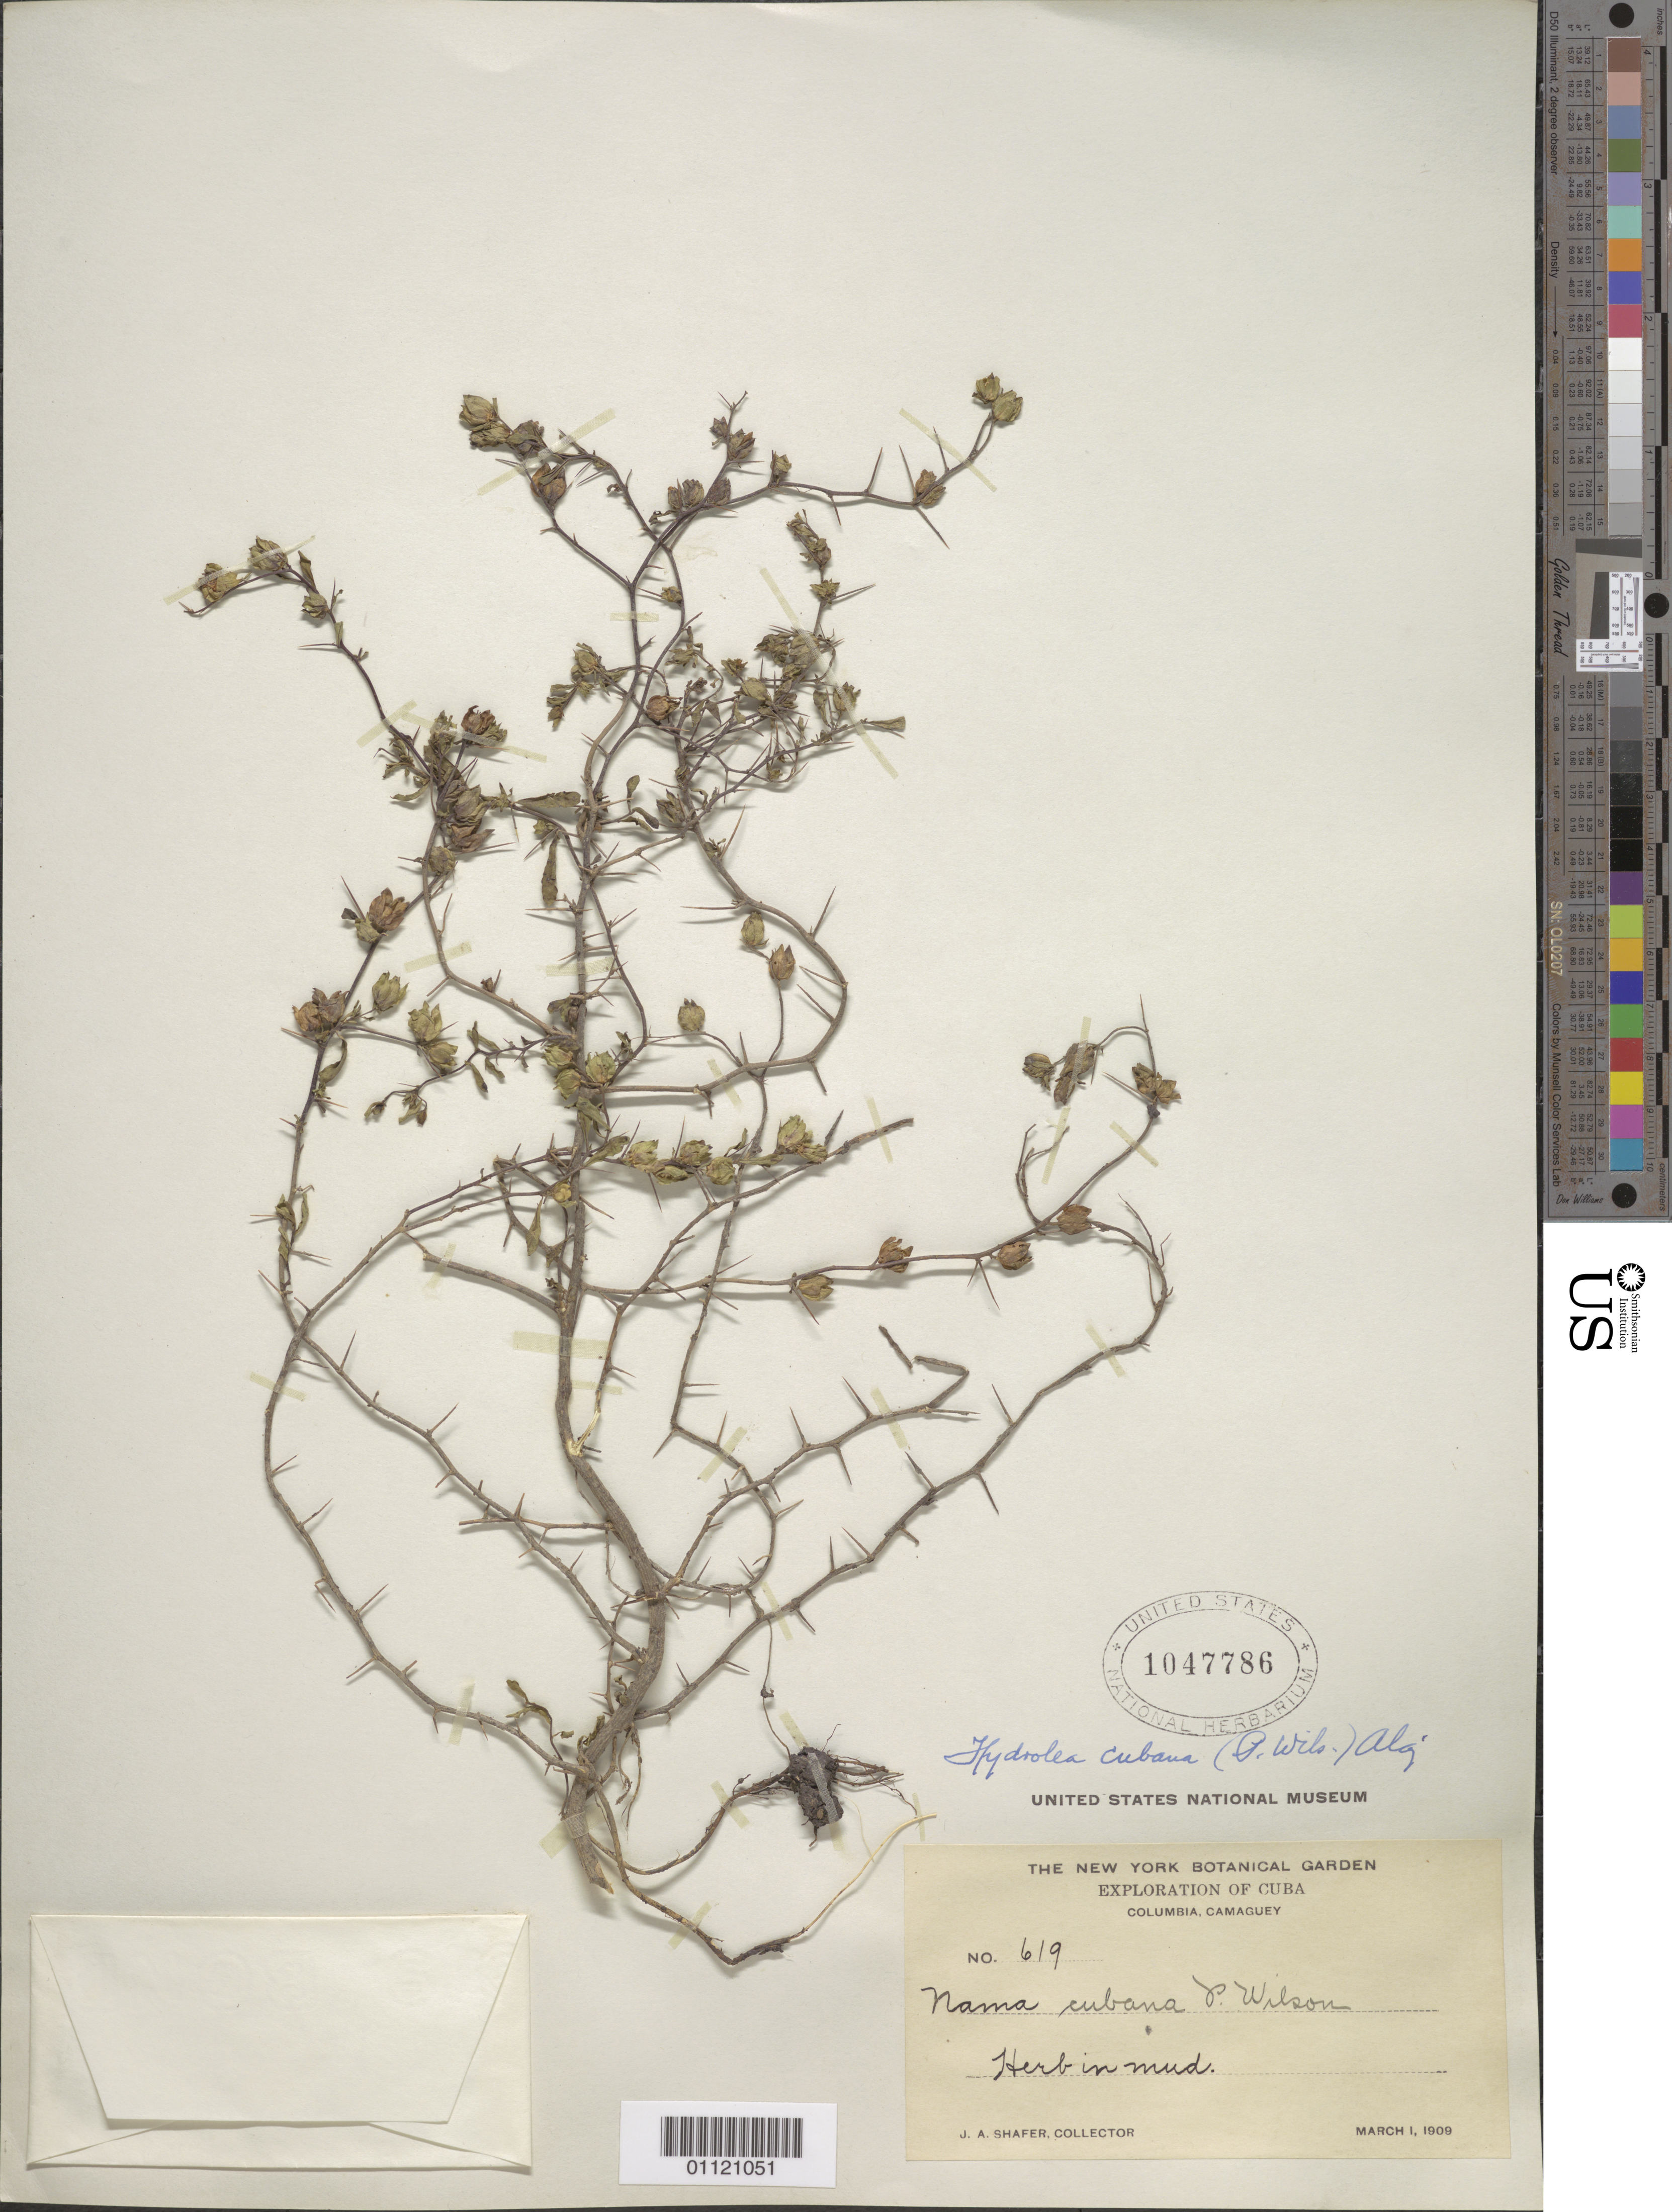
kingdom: Plantae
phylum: Tracheophyta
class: Magnoliopsida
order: Solanales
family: Hydroleaceae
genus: Hydrolea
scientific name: Hydrolea cubana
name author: (P. Wilson) Alain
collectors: J. A. Shafer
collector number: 619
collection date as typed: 01 Mar 1909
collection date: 1909-03-01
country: Cuba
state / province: Camagüey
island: Cuba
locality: Columbia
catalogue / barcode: US 1047786